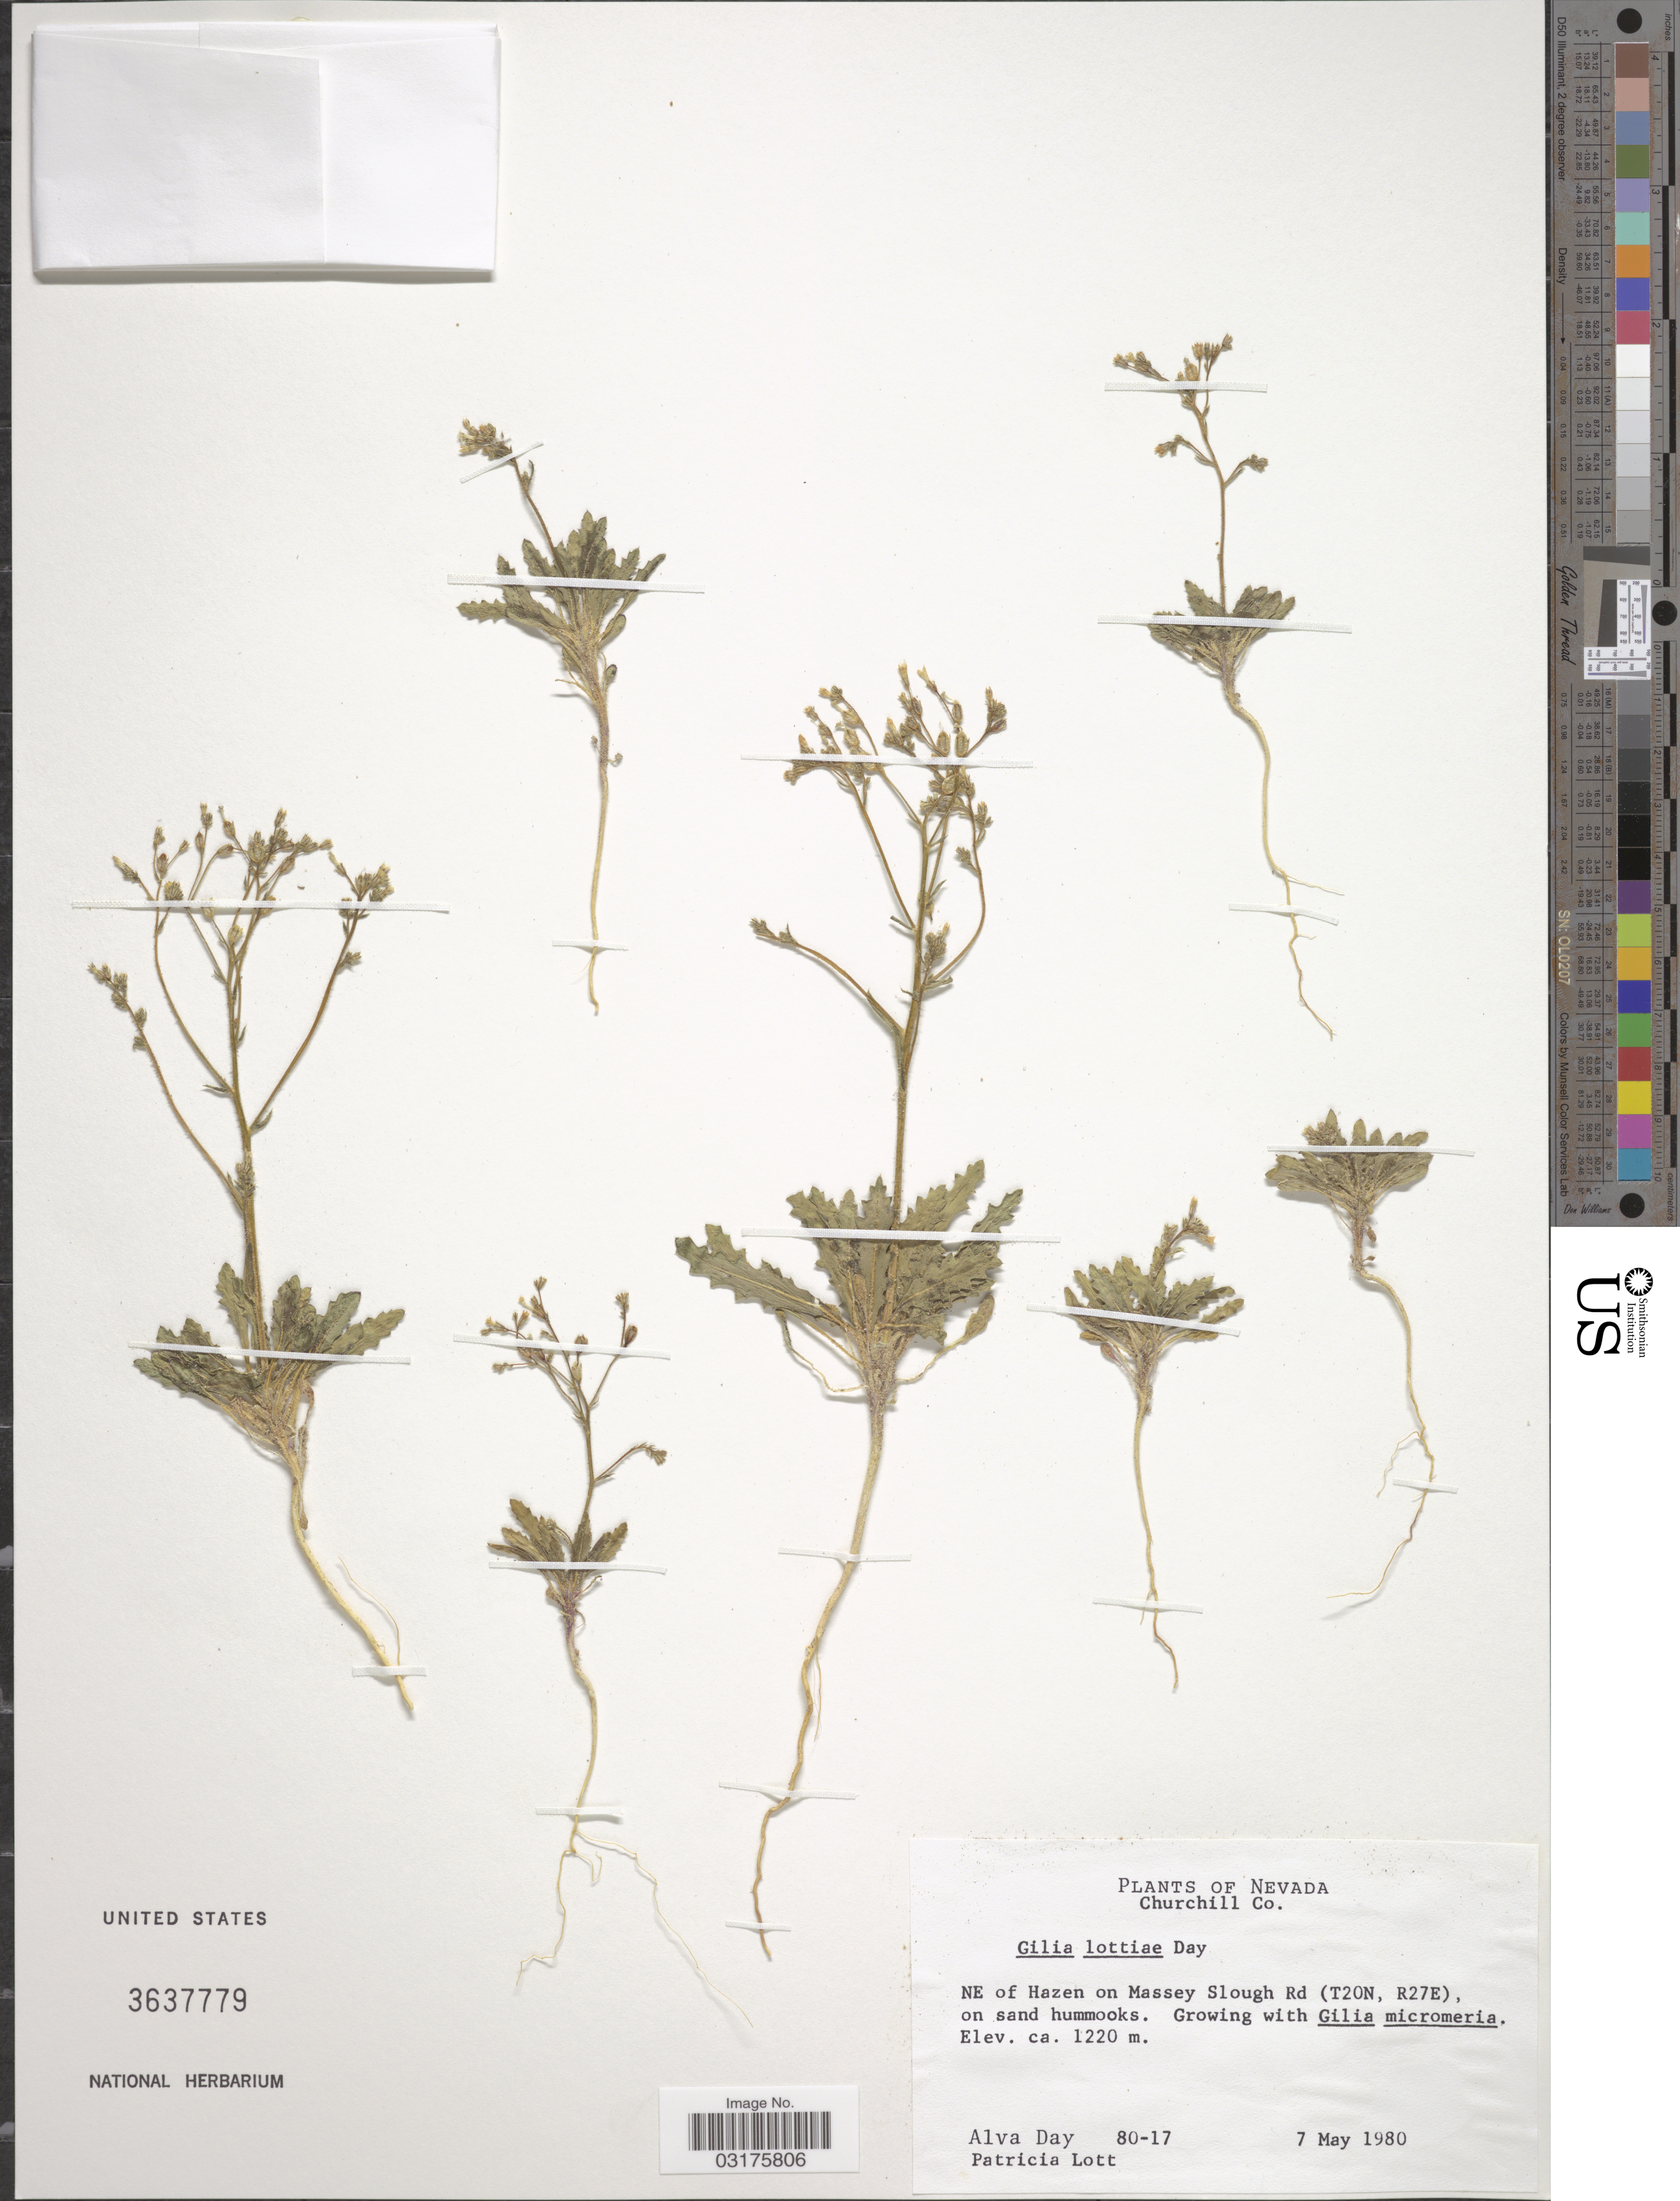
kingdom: Plantae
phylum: Tracheophyta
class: Magnoliopsida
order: Ericales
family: Polemoniaceae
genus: Aliciella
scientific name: Aliciella lottiae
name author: (A.G. Day) J.M. Porter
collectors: A. G. Day & P. Lott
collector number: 80-17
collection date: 1980-05-07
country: United States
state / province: Nevada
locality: Churchill Co. NE of Hazen on Massey Slough Rd (T20N, R27E).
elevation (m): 1220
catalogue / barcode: US 3637779